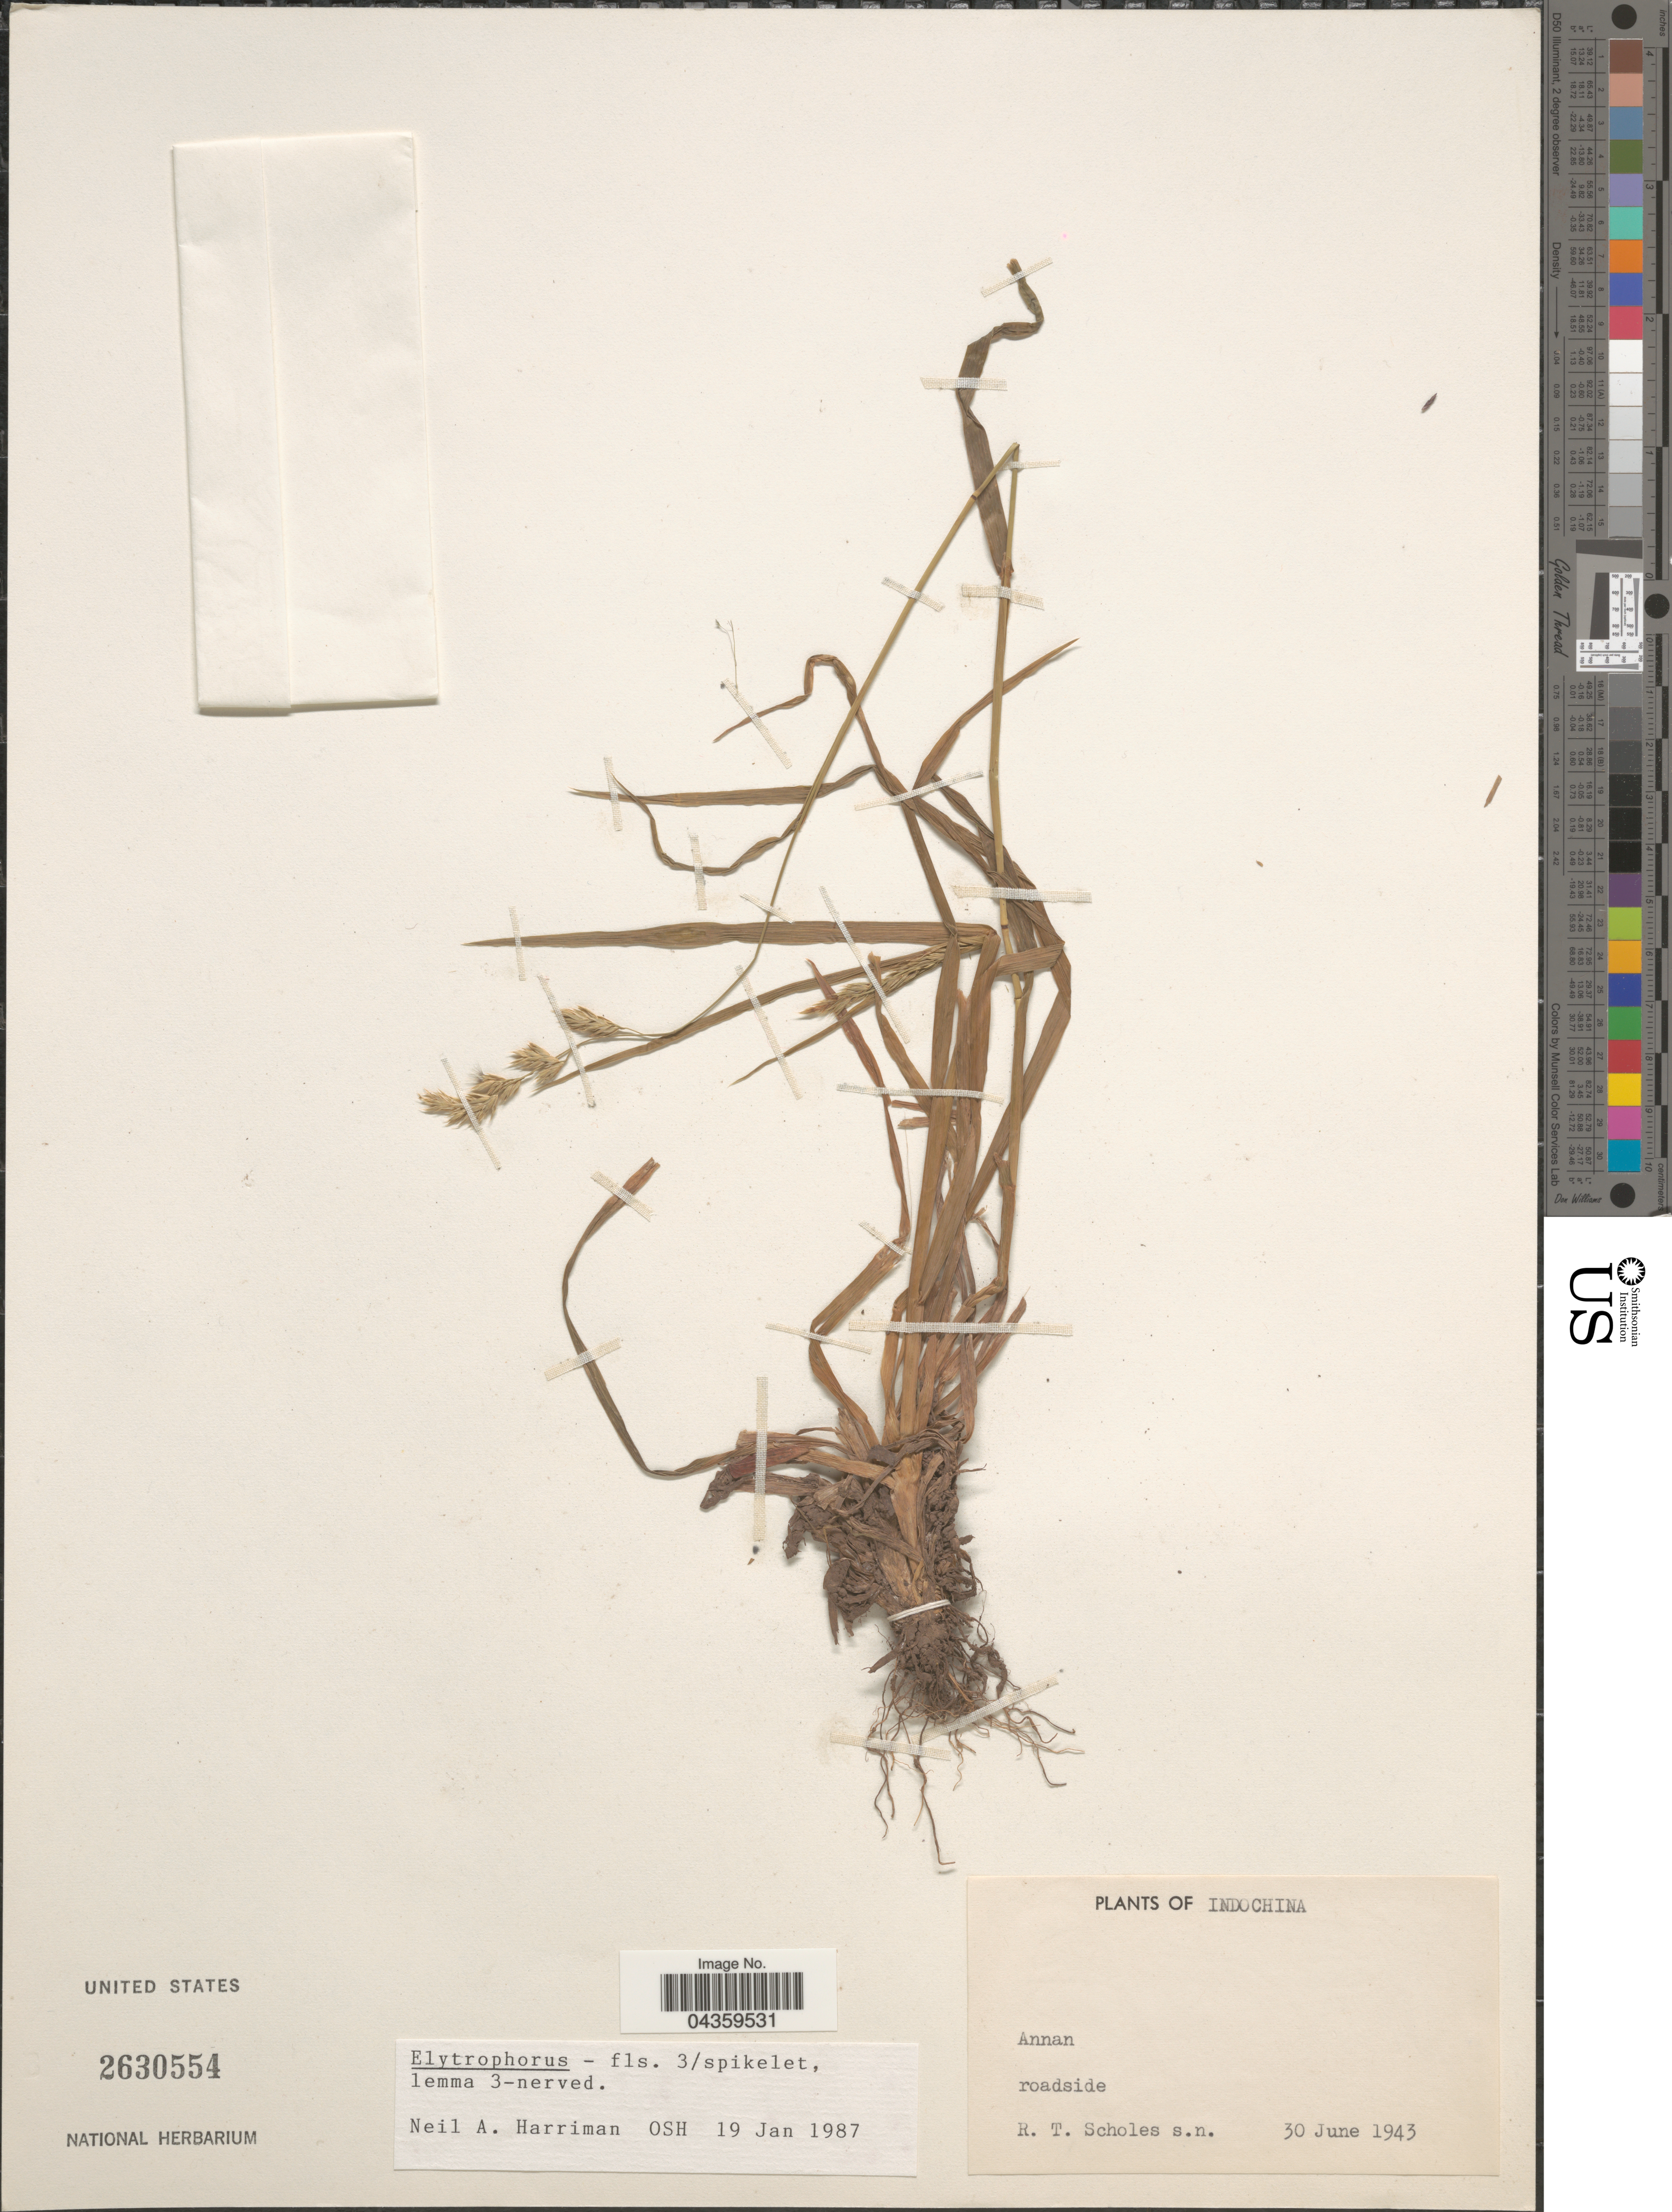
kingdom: Plantae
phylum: Tracheophyta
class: Liliopsida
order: Poales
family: Poaceae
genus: Elytrophorus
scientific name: Elytrophorus spicatus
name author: (Willd.) A. Camus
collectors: R. Scholes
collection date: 1943-06-30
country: Vietnam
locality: Indochina. Annan.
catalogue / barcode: US 2630554